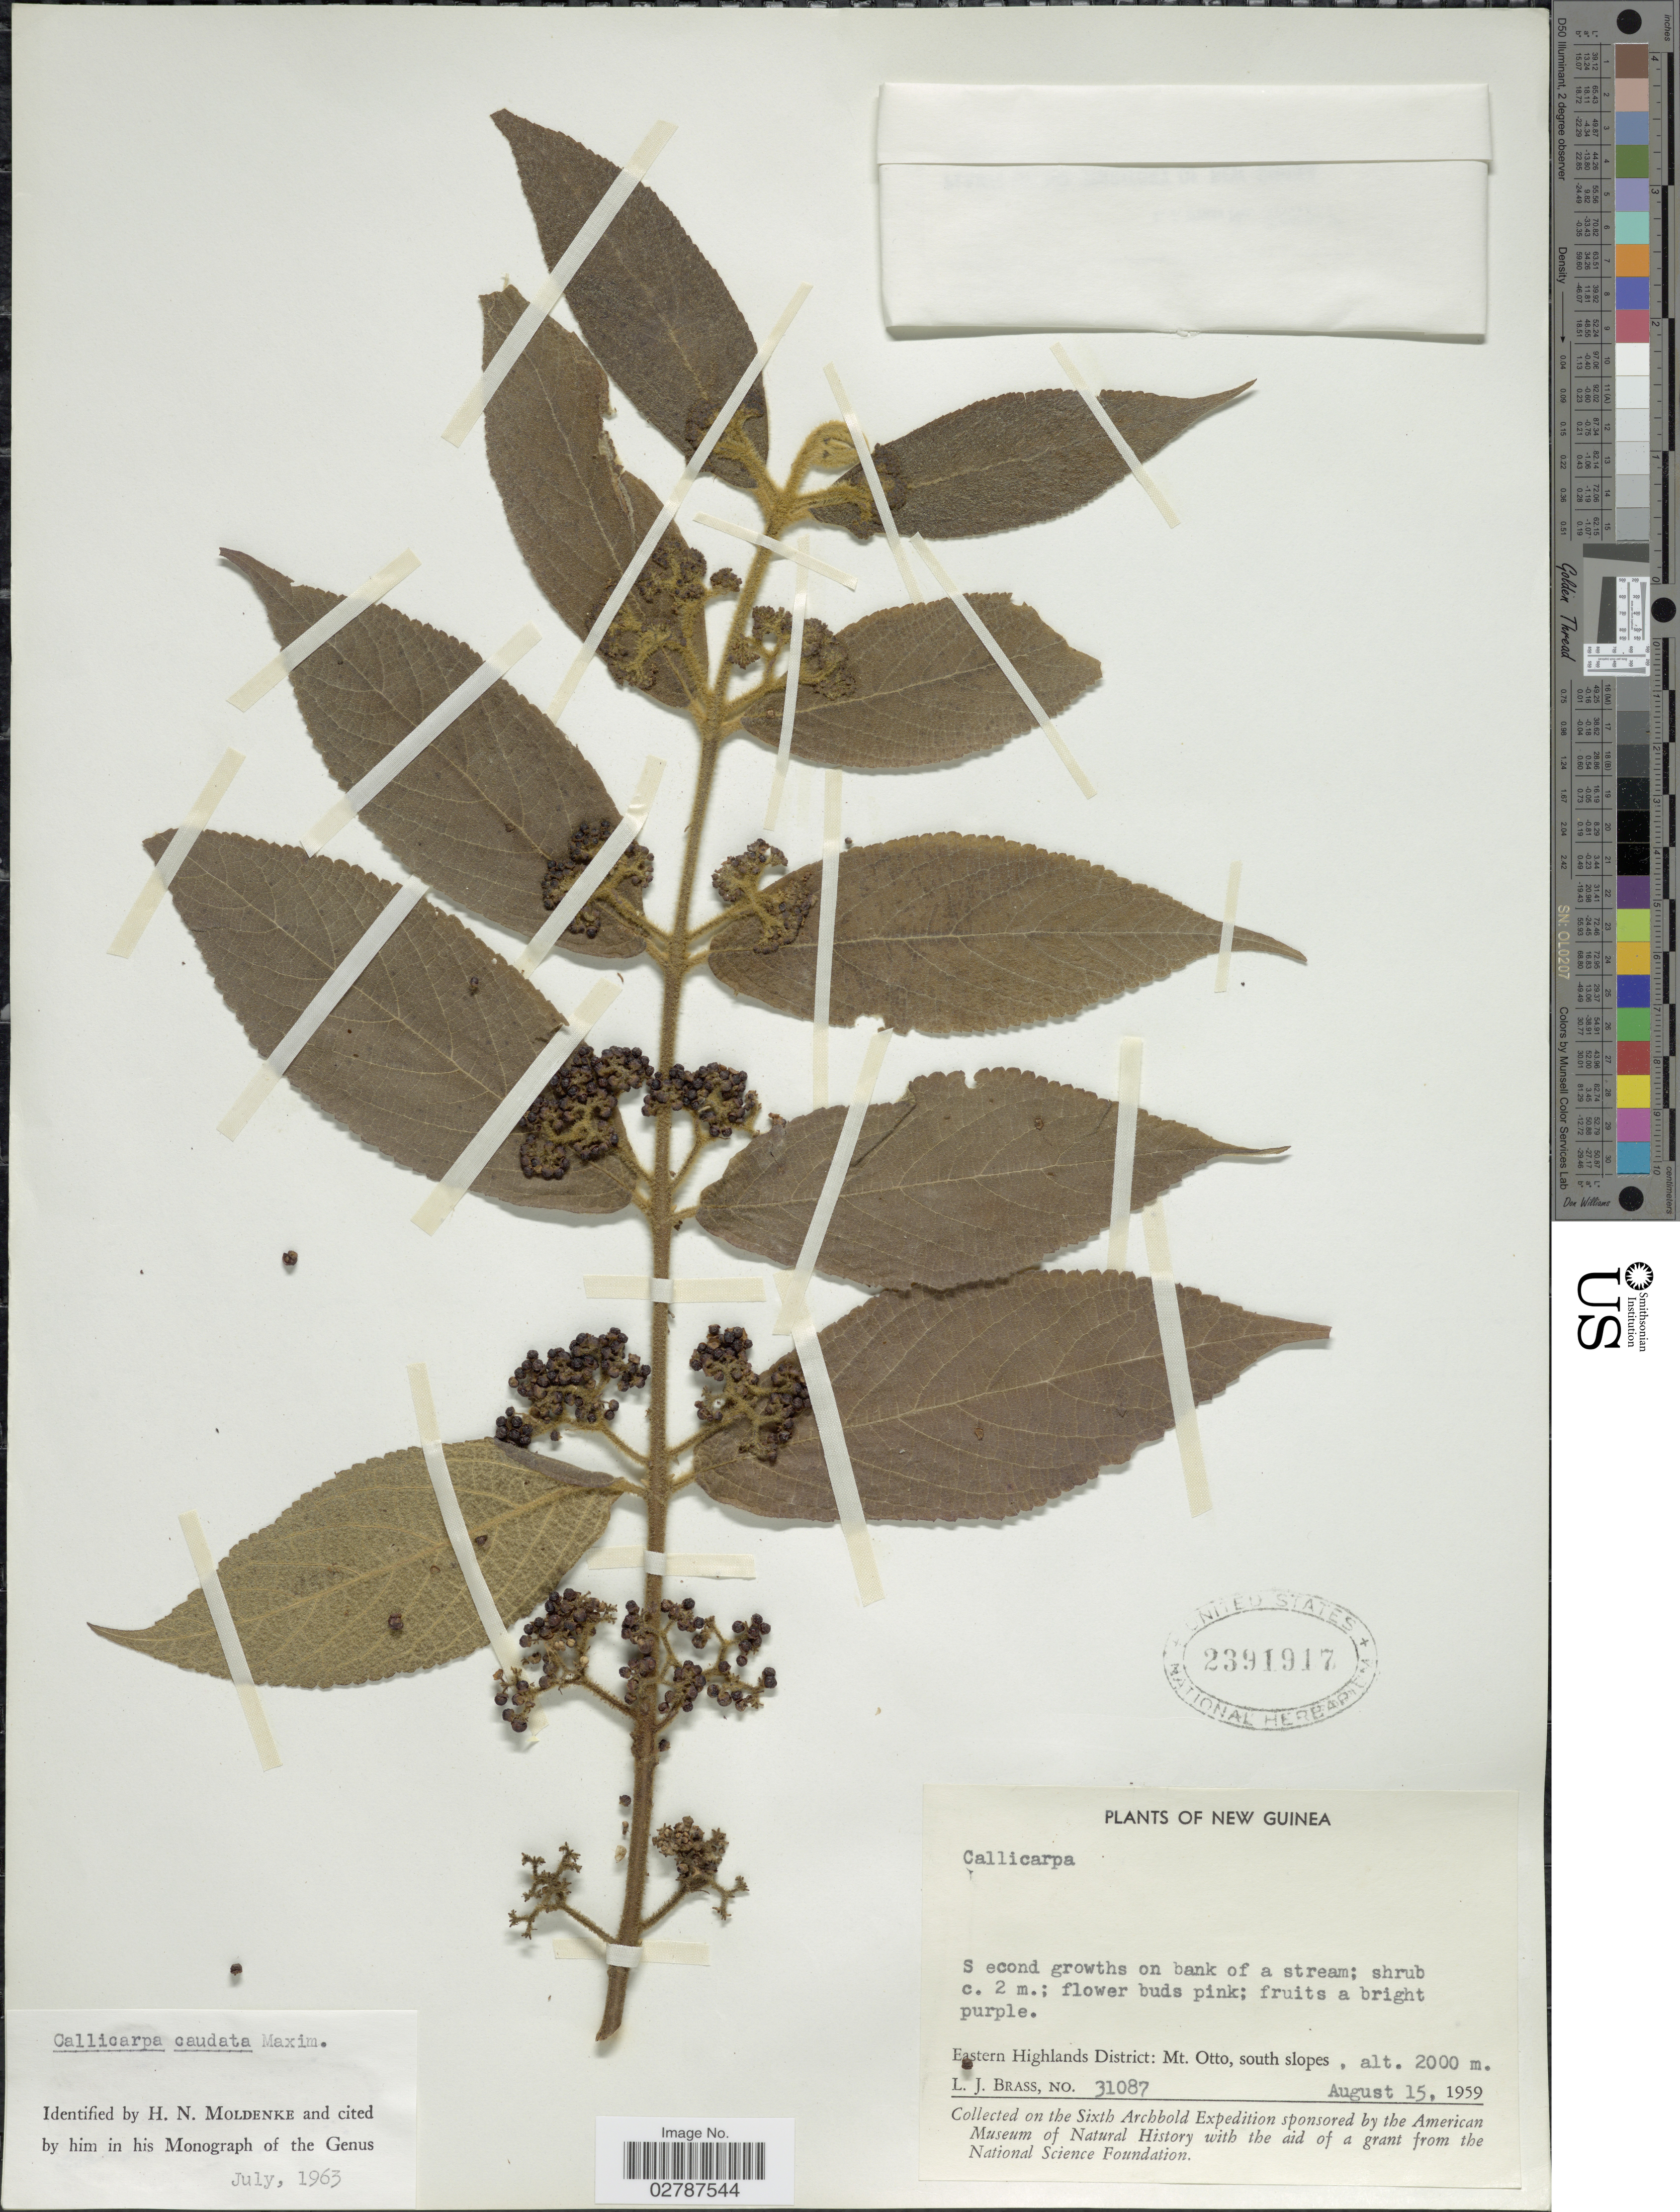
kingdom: Plantae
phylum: Tracheophyta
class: Magnoliopsida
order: Lamiales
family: Lamiaceae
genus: Callicarpa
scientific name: Callicarpa caudata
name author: Maxim.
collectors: L. J. Brass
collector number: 31087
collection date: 1959-08-15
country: Papua New Guinea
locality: New Guinea. Eastern Highlands District: Mt. Otto, south slopes.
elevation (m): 2000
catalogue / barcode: US 2391917